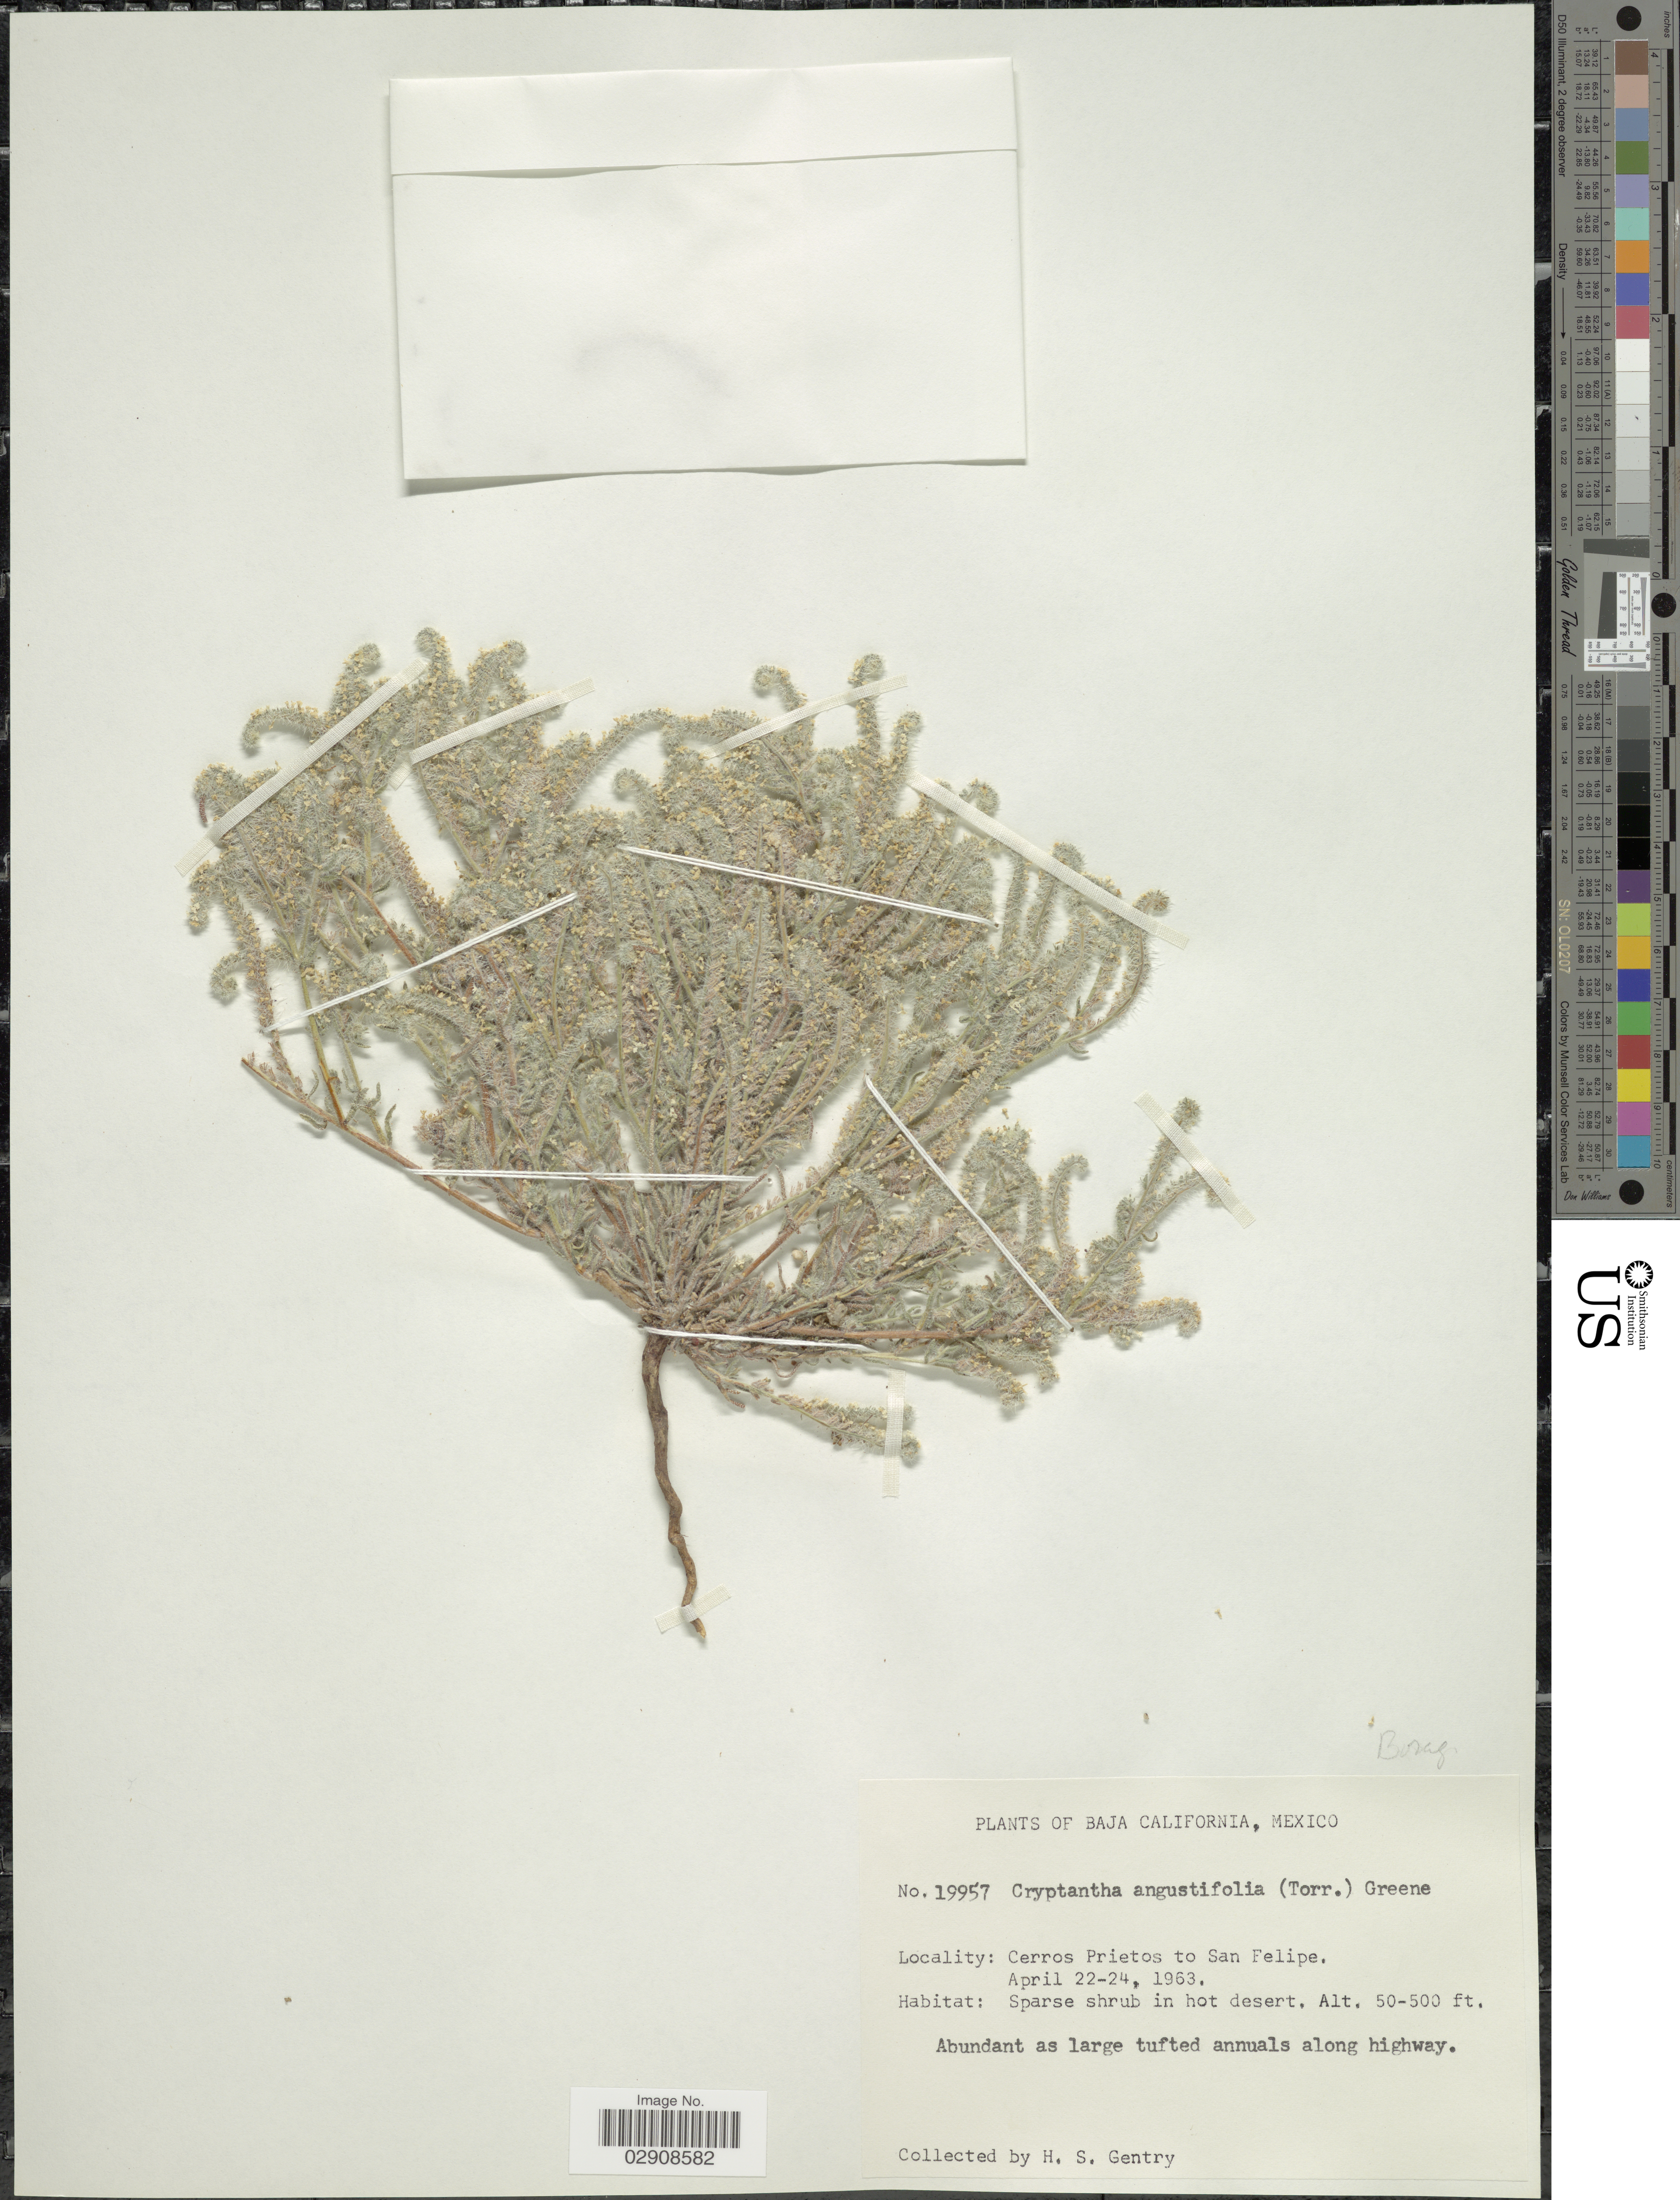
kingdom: Plantae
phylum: Tracheophyta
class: Magnoliopsida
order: Boraginales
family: Boraginaceae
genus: Cryptantha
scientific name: Cryptantha angustifolia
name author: (Torr.) Greene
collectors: H. S. Gentry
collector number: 19957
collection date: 1963-04-22/1963-04-24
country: Mexico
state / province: Baja California Norte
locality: Cerros Prietos to San Felipe.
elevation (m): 15